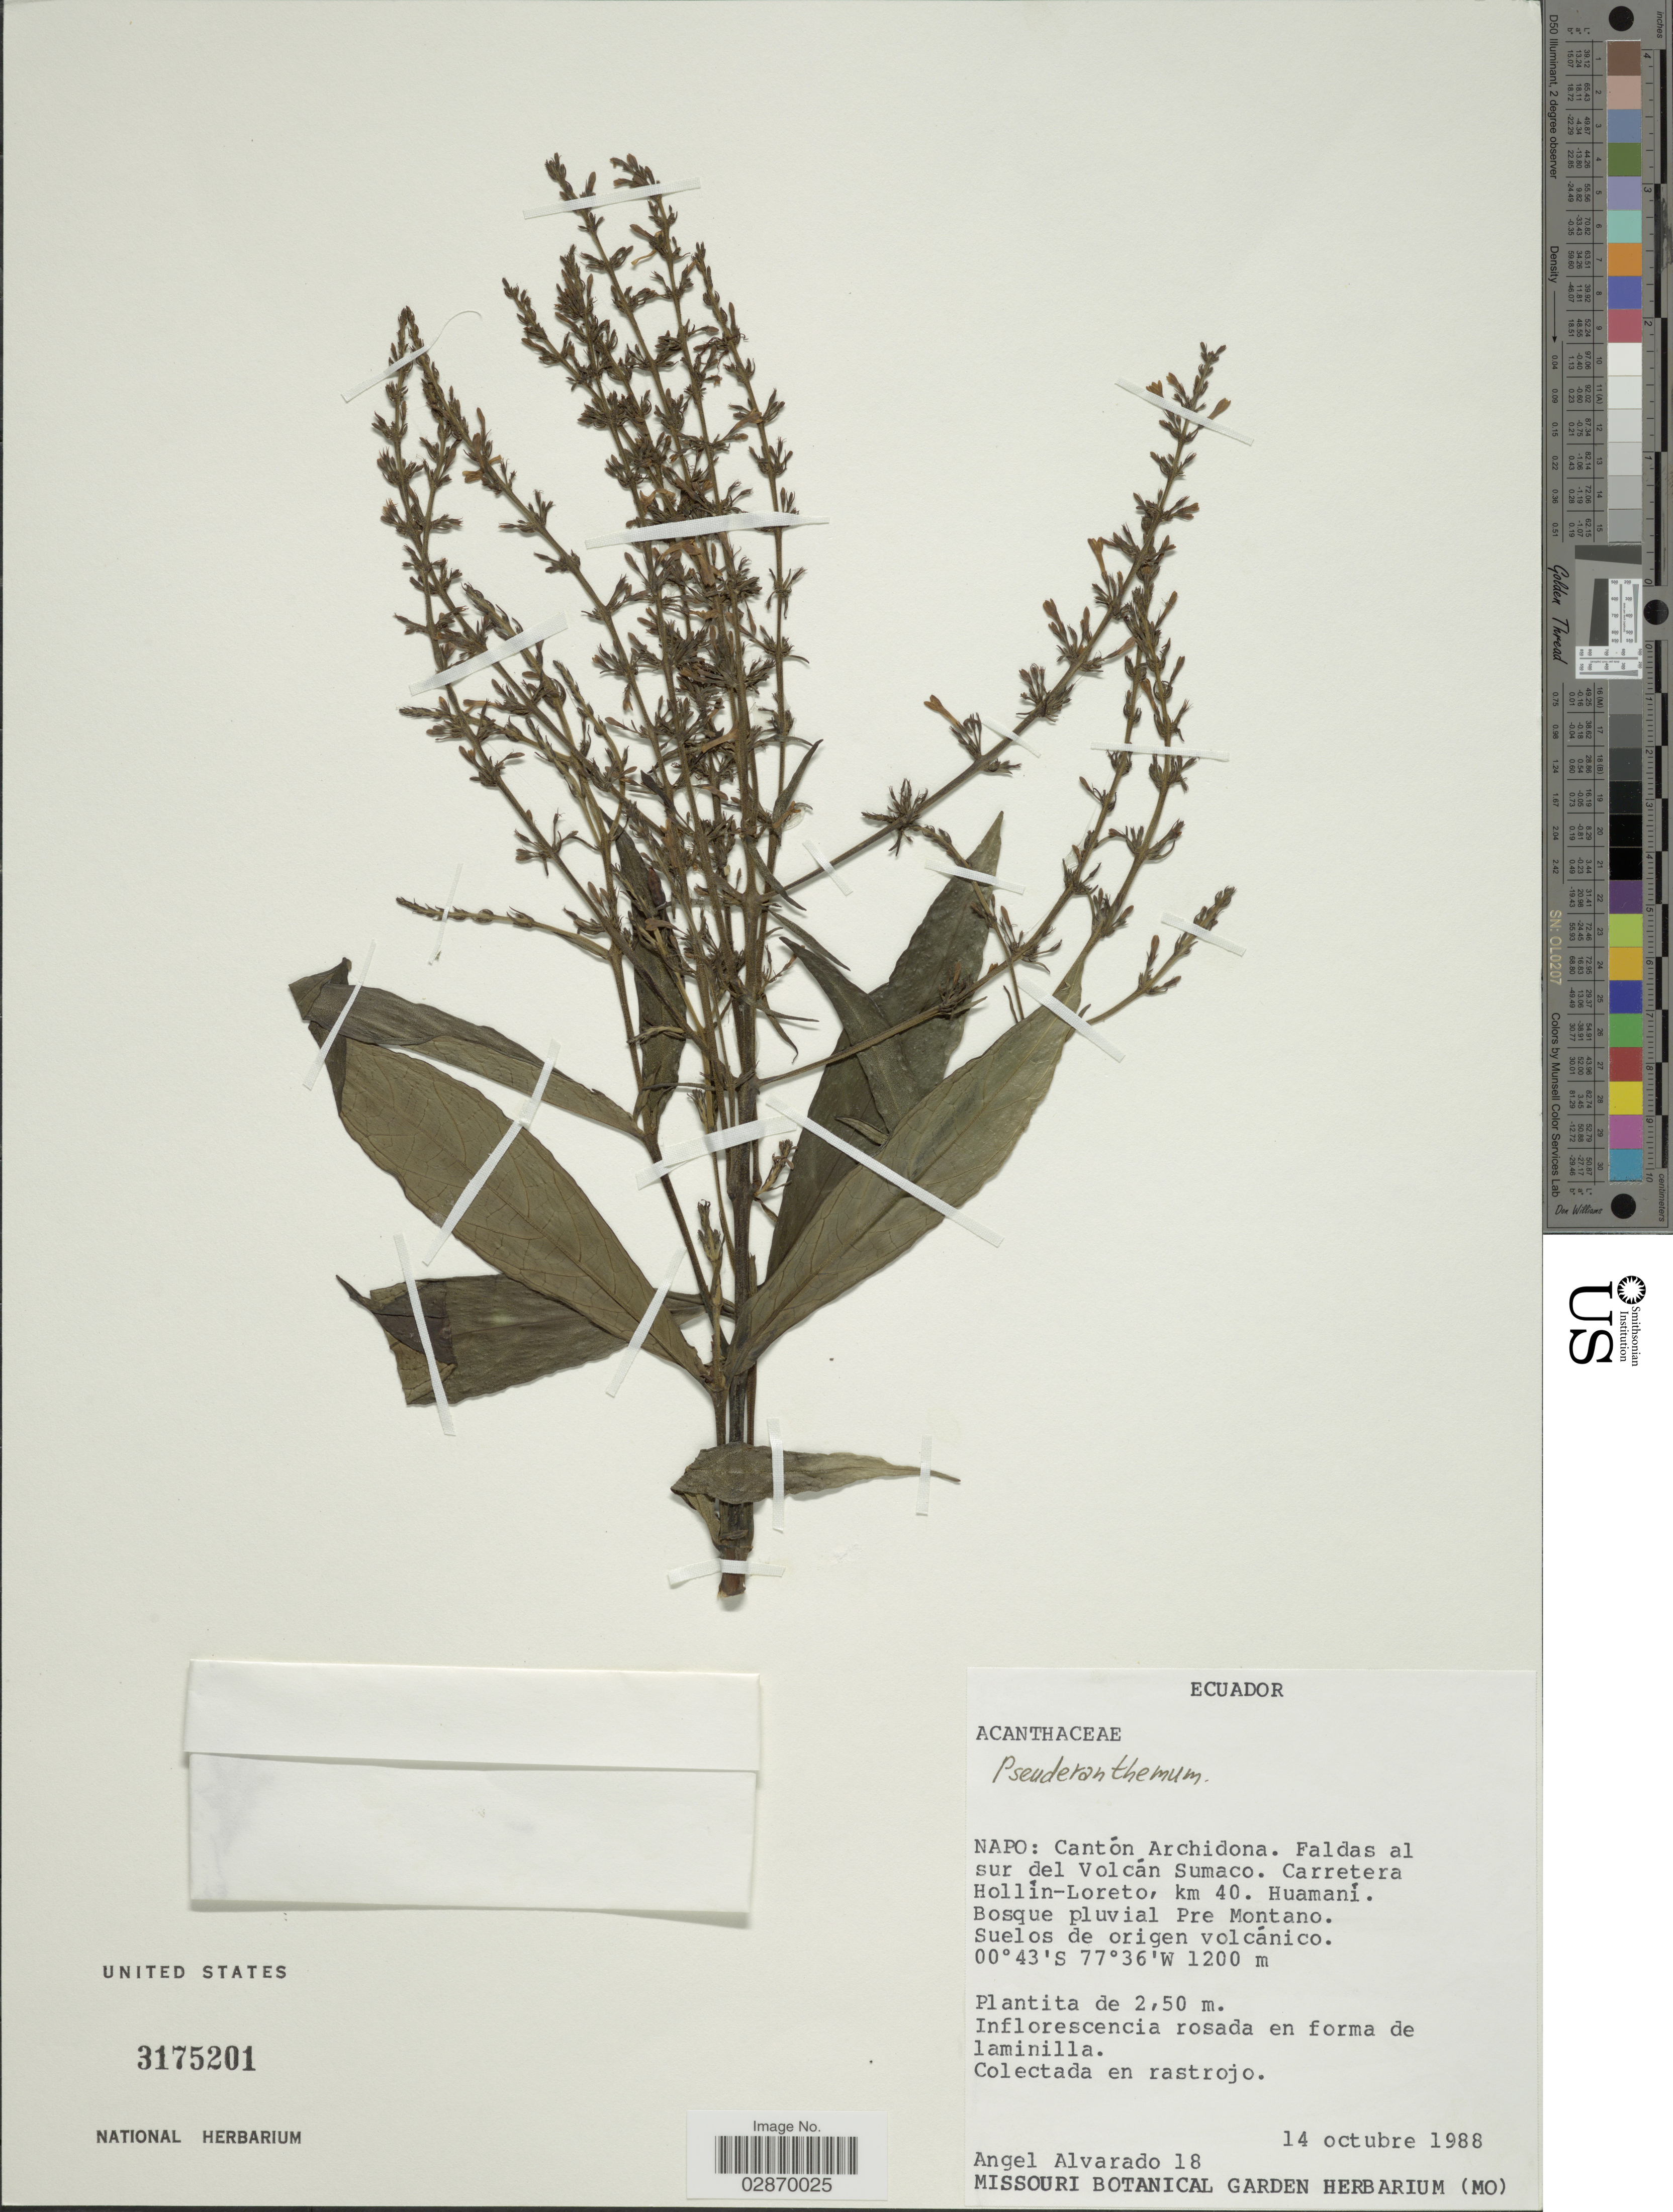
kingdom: Plantae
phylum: Tracheophyta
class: Magnoliopsida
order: Lamiales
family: Acanthaceae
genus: Pseuderanthemum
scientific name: Pseuderanthemum hookerianum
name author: (Nees) V.M. Baum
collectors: A. Alvarado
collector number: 18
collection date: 1988-10-14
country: Ecuador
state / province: Napo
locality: Cantón Archidona, Faldas al sur del Volcán Sumaco, Carretera Hollín-Loreto, km 40. Huamaní, Bosque pluvial Pre Montano.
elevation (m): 1200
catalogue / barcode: US 3175201